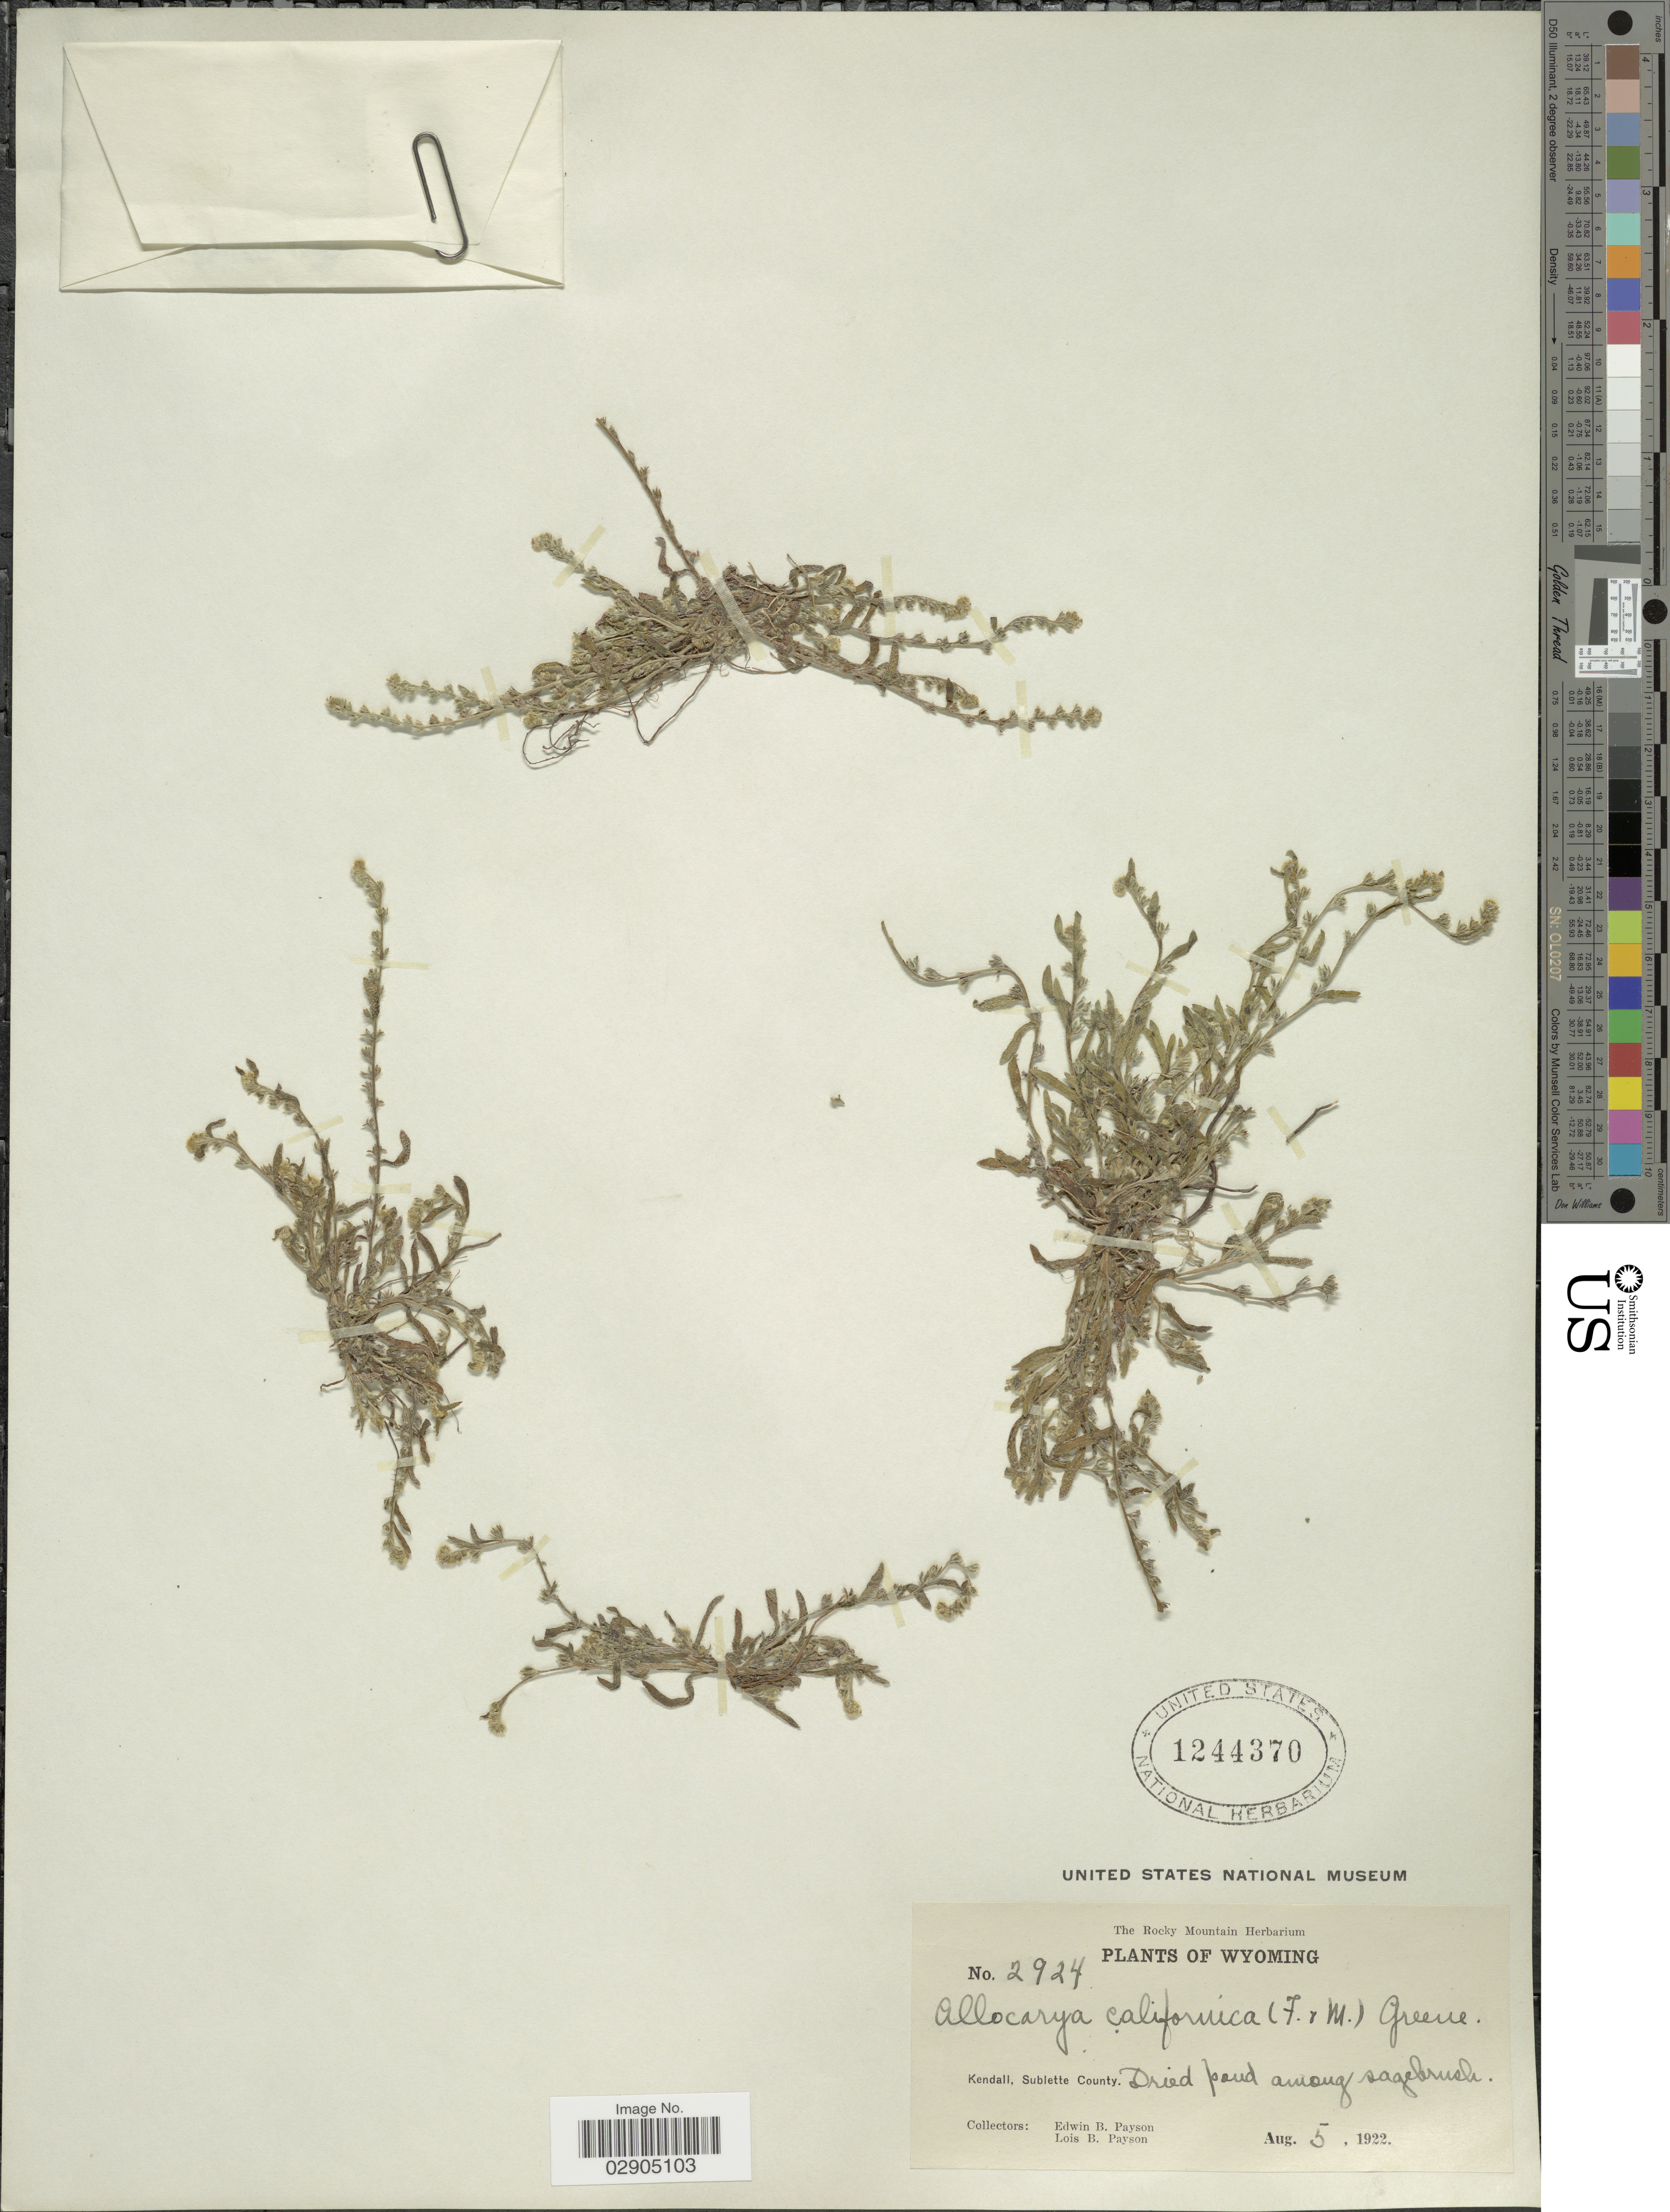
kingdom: Plantae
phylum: Tracheophyta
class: Magnoliopsida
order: Boraginales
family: Boraginaceae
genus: Allocarya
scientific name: Allocarya californica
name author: (Fisch. & C.A. Mey.) Greene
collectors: E. B. Payson & L. Payson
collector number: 2924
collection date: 1922-08-05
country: United States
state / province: Wyoming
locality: Kendall, Sublette County.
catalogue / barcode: US 1244370